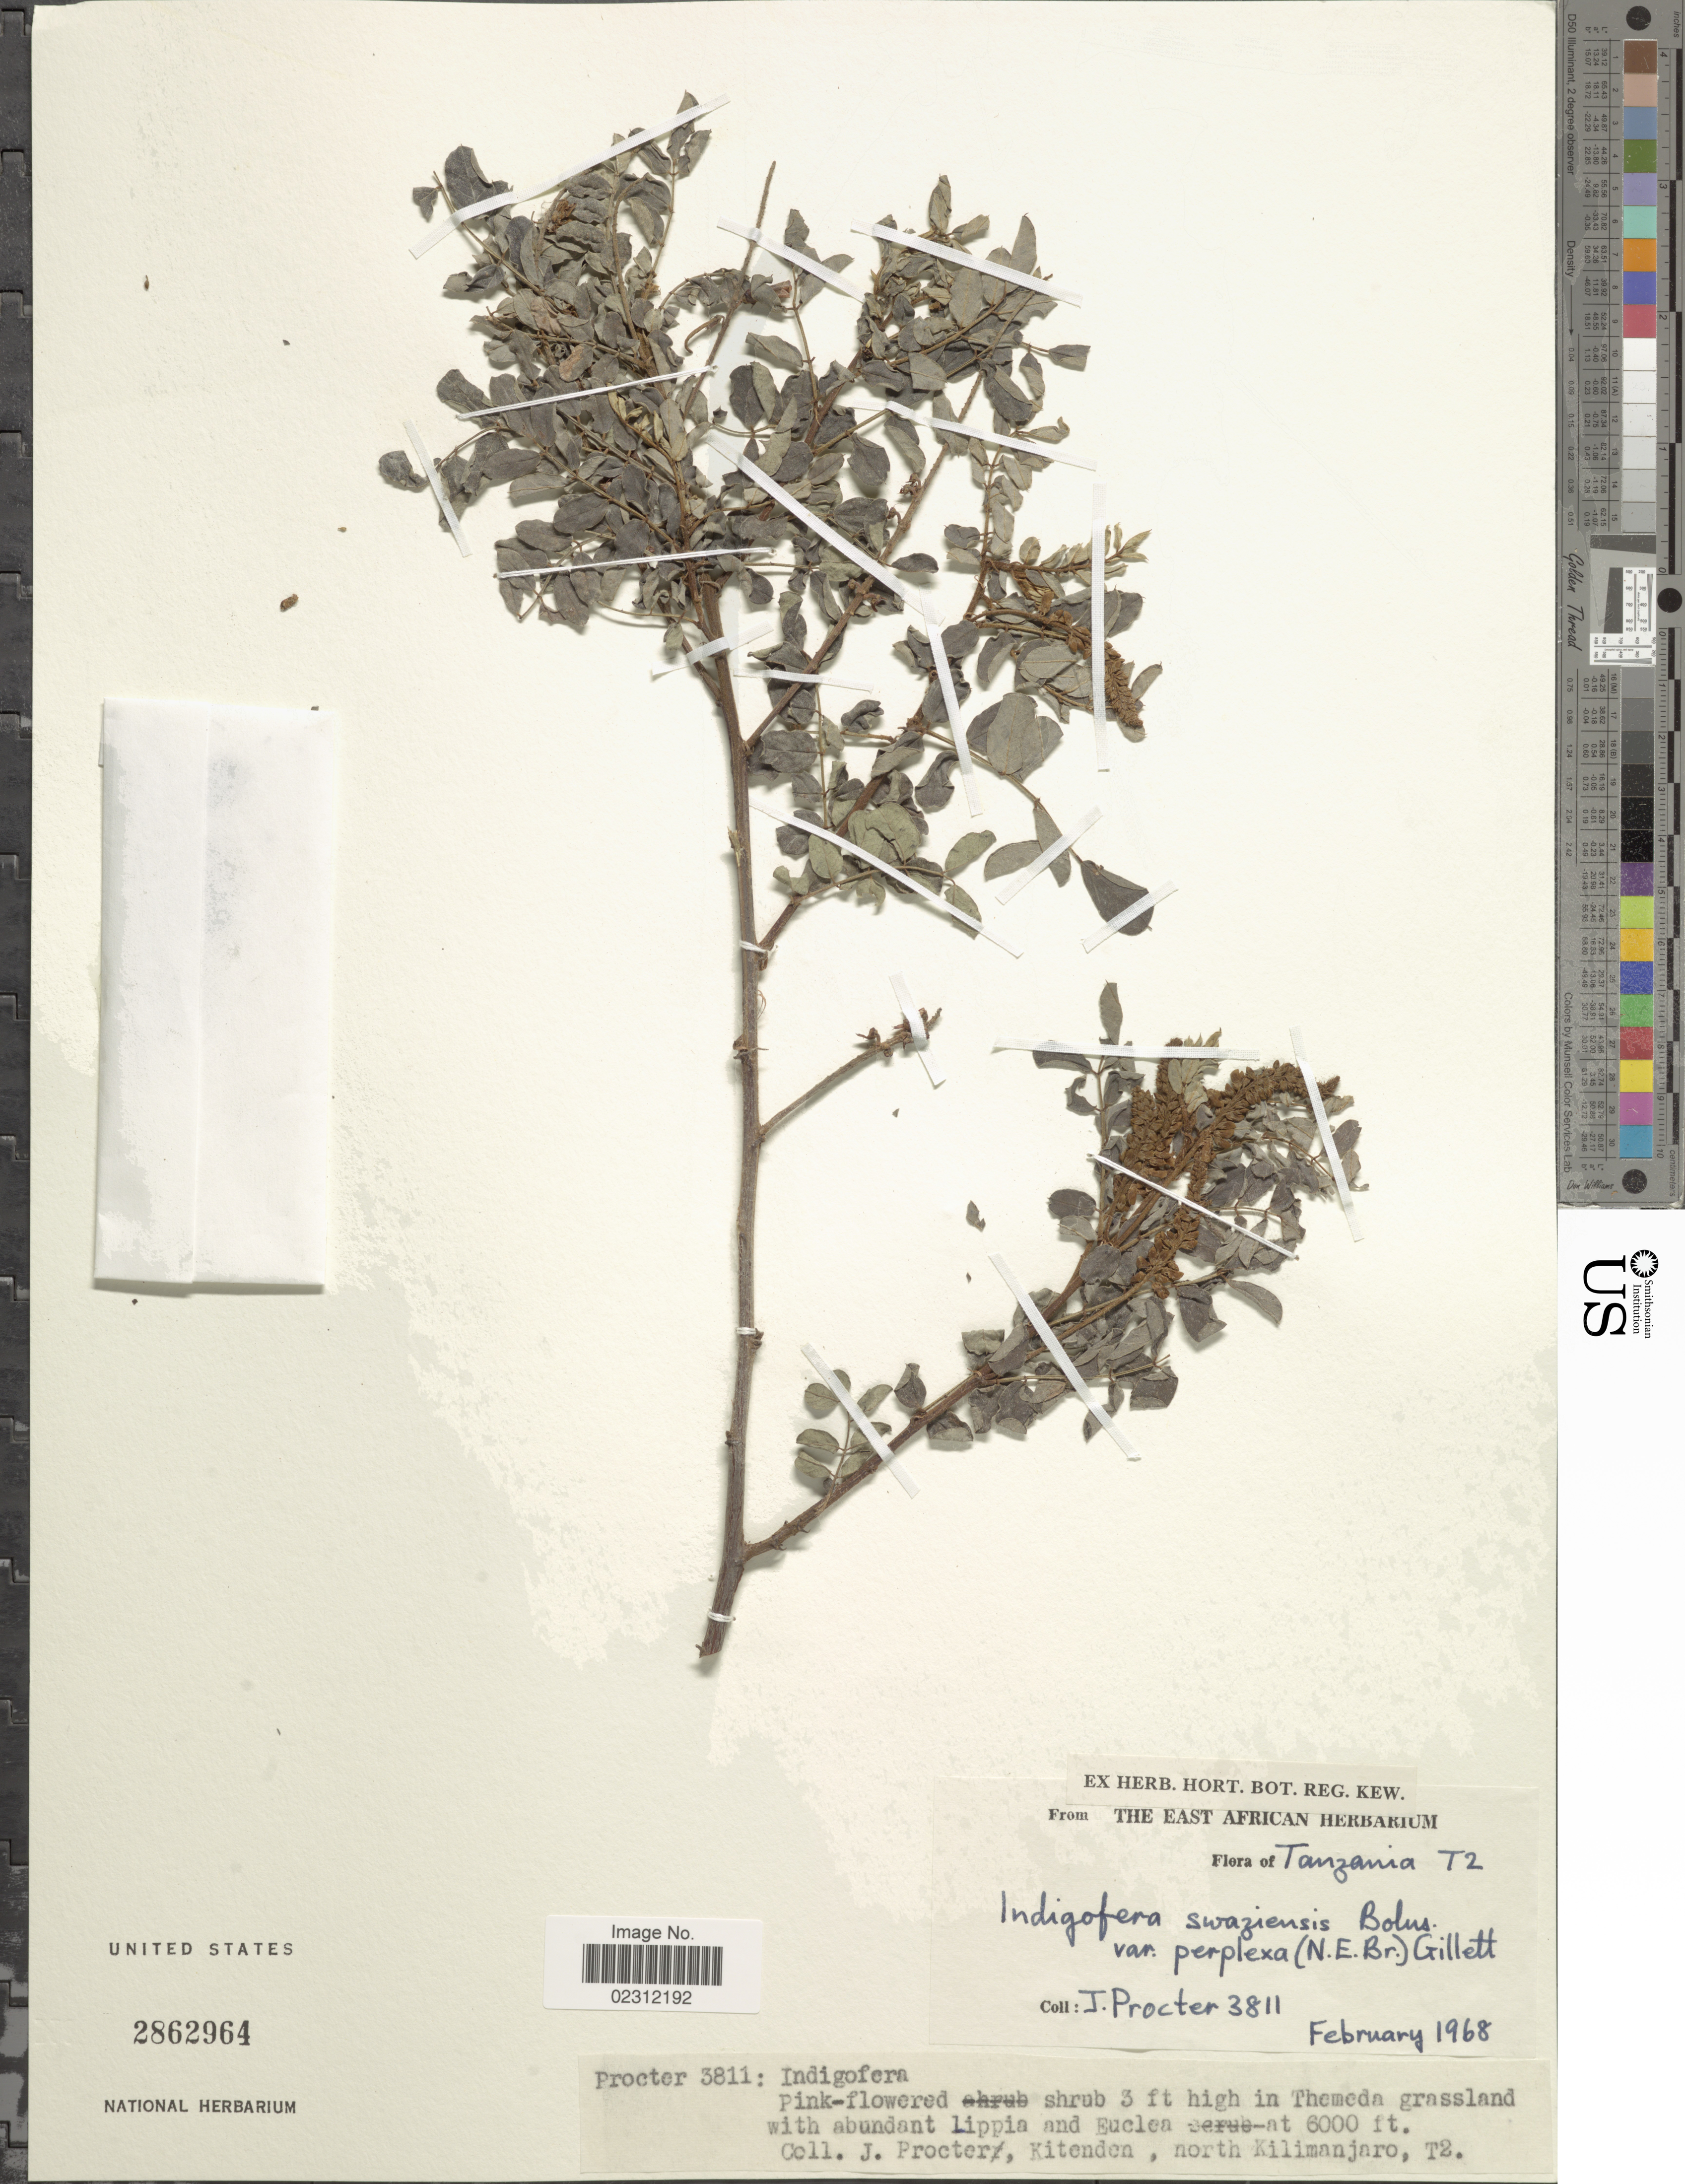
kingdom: Plantae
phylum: Tracheophyta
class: Magnoliopsida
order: Fabales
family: Fabaceae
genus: Indigofera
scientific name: Indigofera swaziensis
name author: Bolus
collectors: J. Procter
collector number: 3811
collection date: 1968-02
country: Tanzania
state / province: Kilimanjaro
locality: North Kilimanjaro, Kitenden, T2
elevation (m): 1829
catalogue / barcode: US 2862964